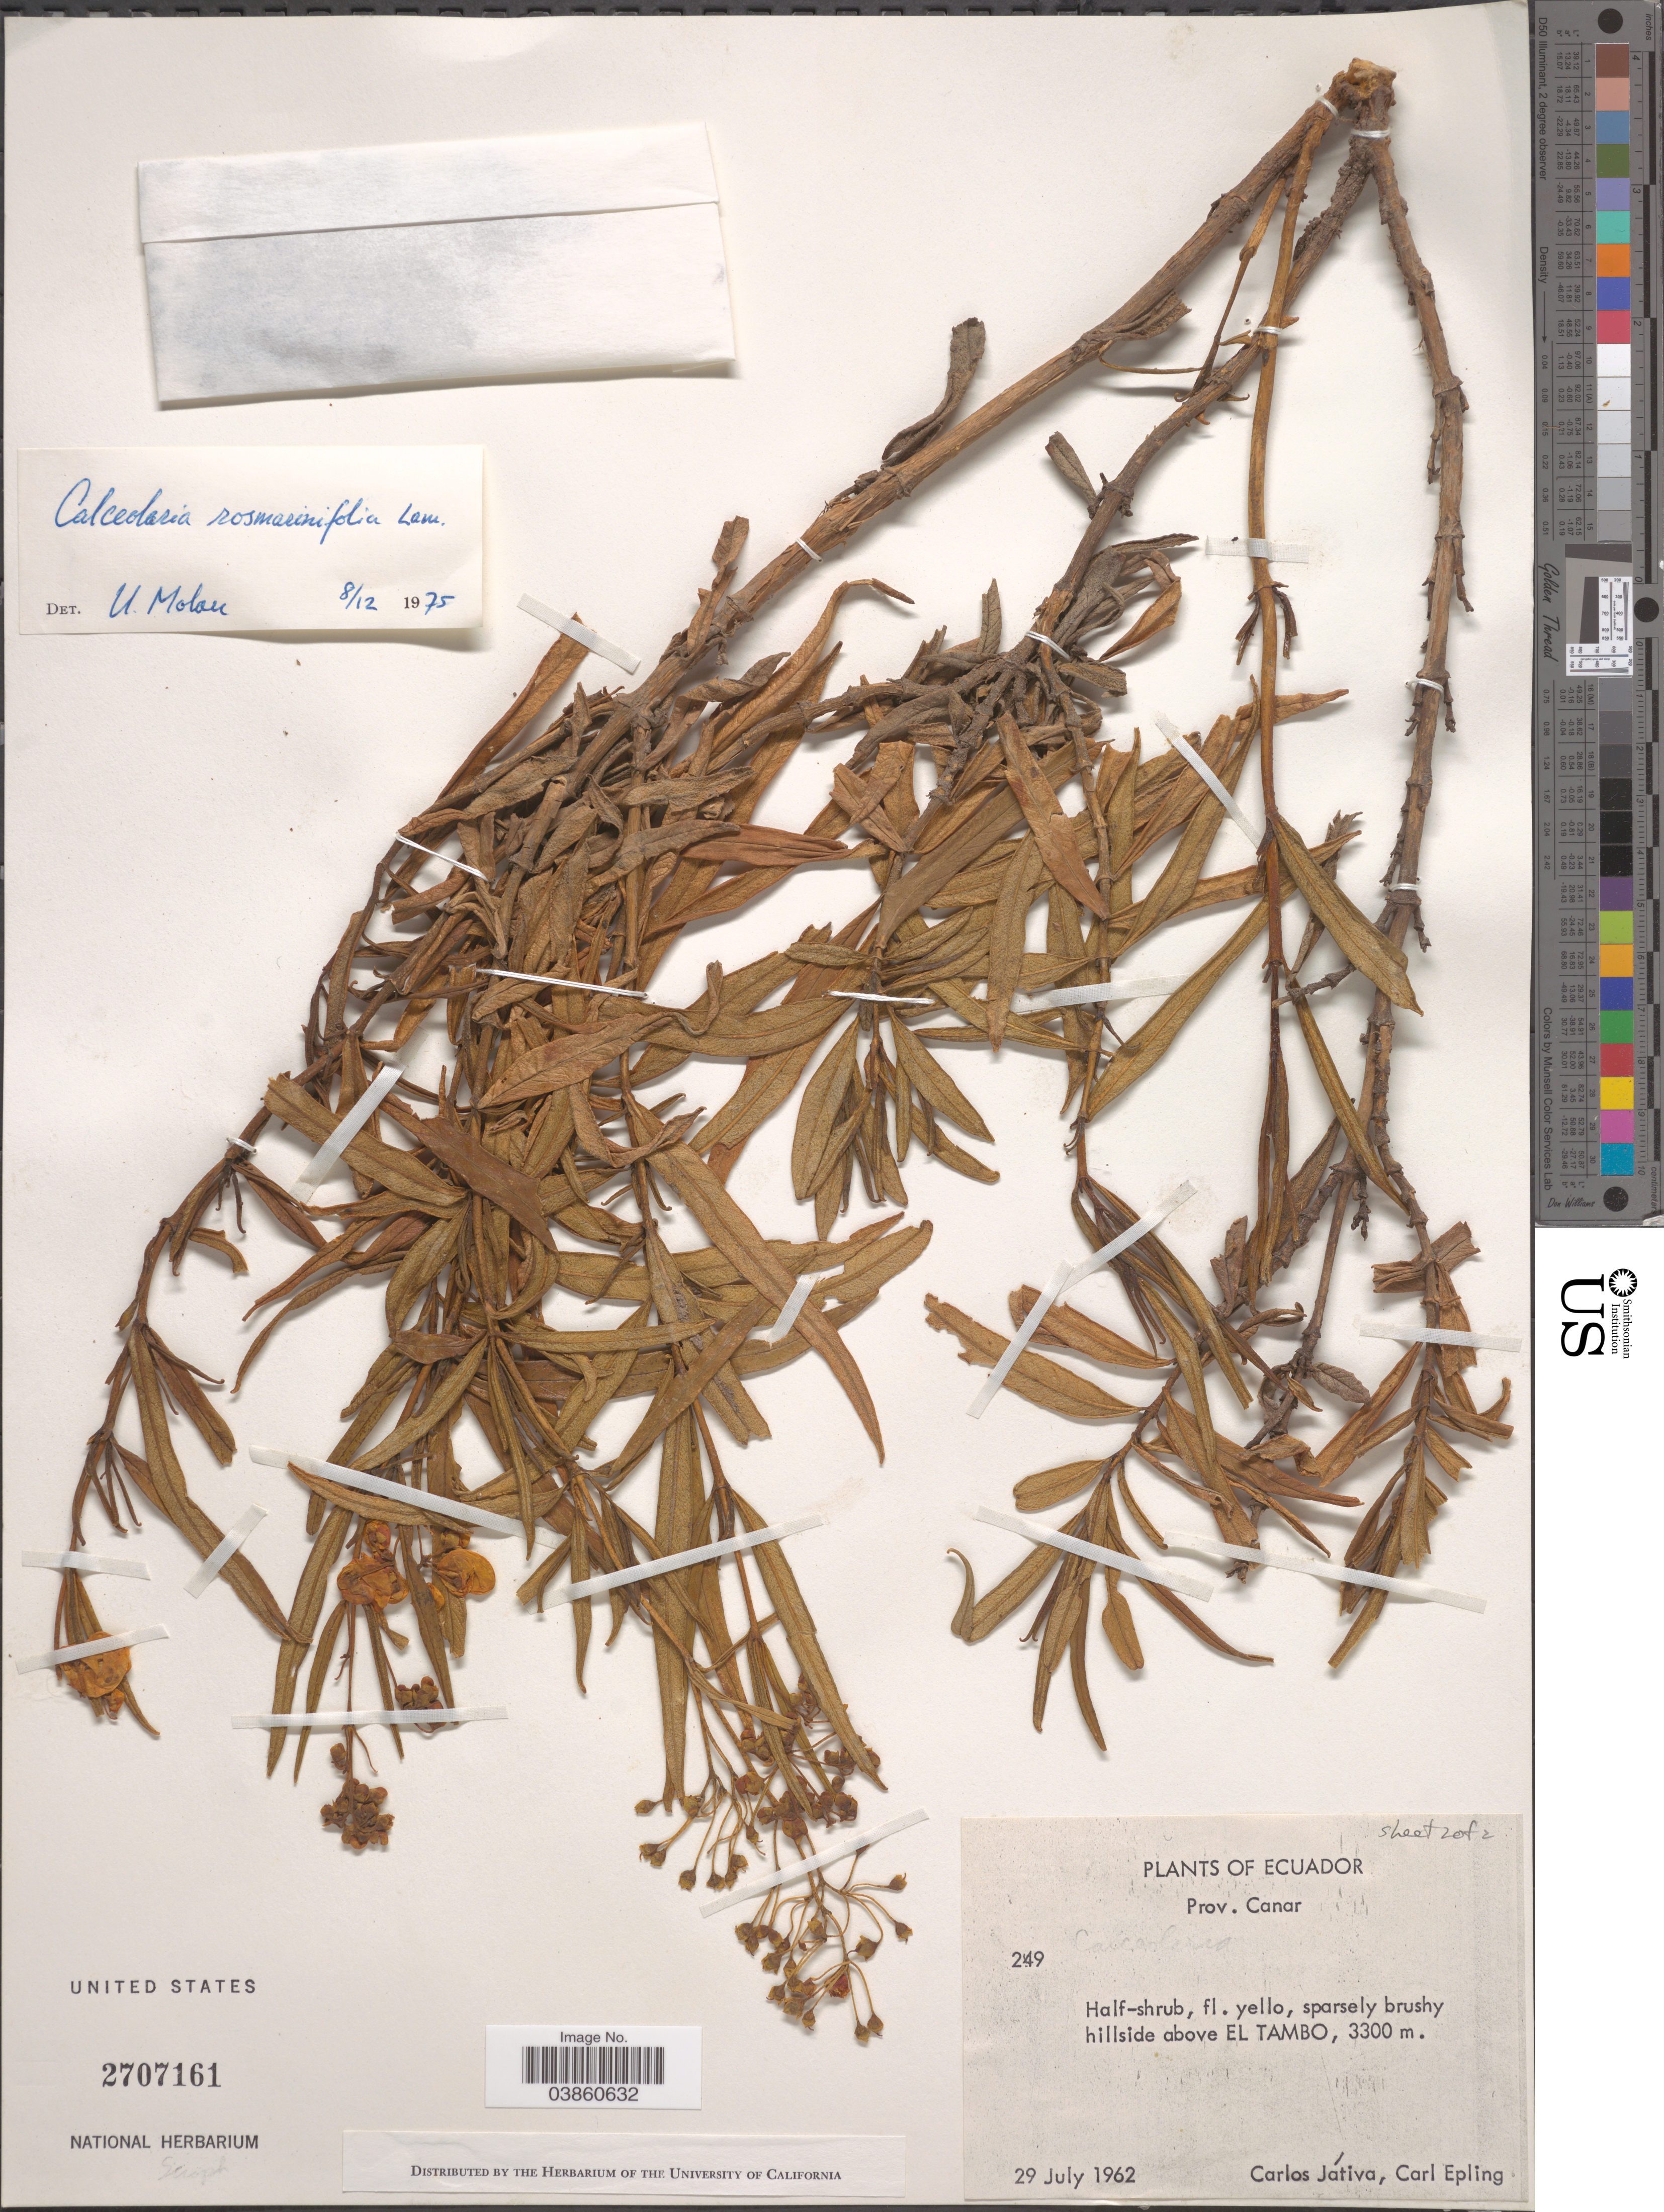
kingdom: Plantae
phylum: Tracheophyta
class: Magnoliopsida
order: Lamiales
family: Calceolariaceae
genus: Calceolaria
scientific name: Calceolaria rosmarinifolia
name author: Lam.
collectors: C. D. Játiva & C. C. Epling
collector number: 249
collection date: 1962-07-29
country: Ecuador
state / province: Cañar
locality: Hillside above El Tambo.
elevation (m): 3300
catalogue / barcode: US 2707161